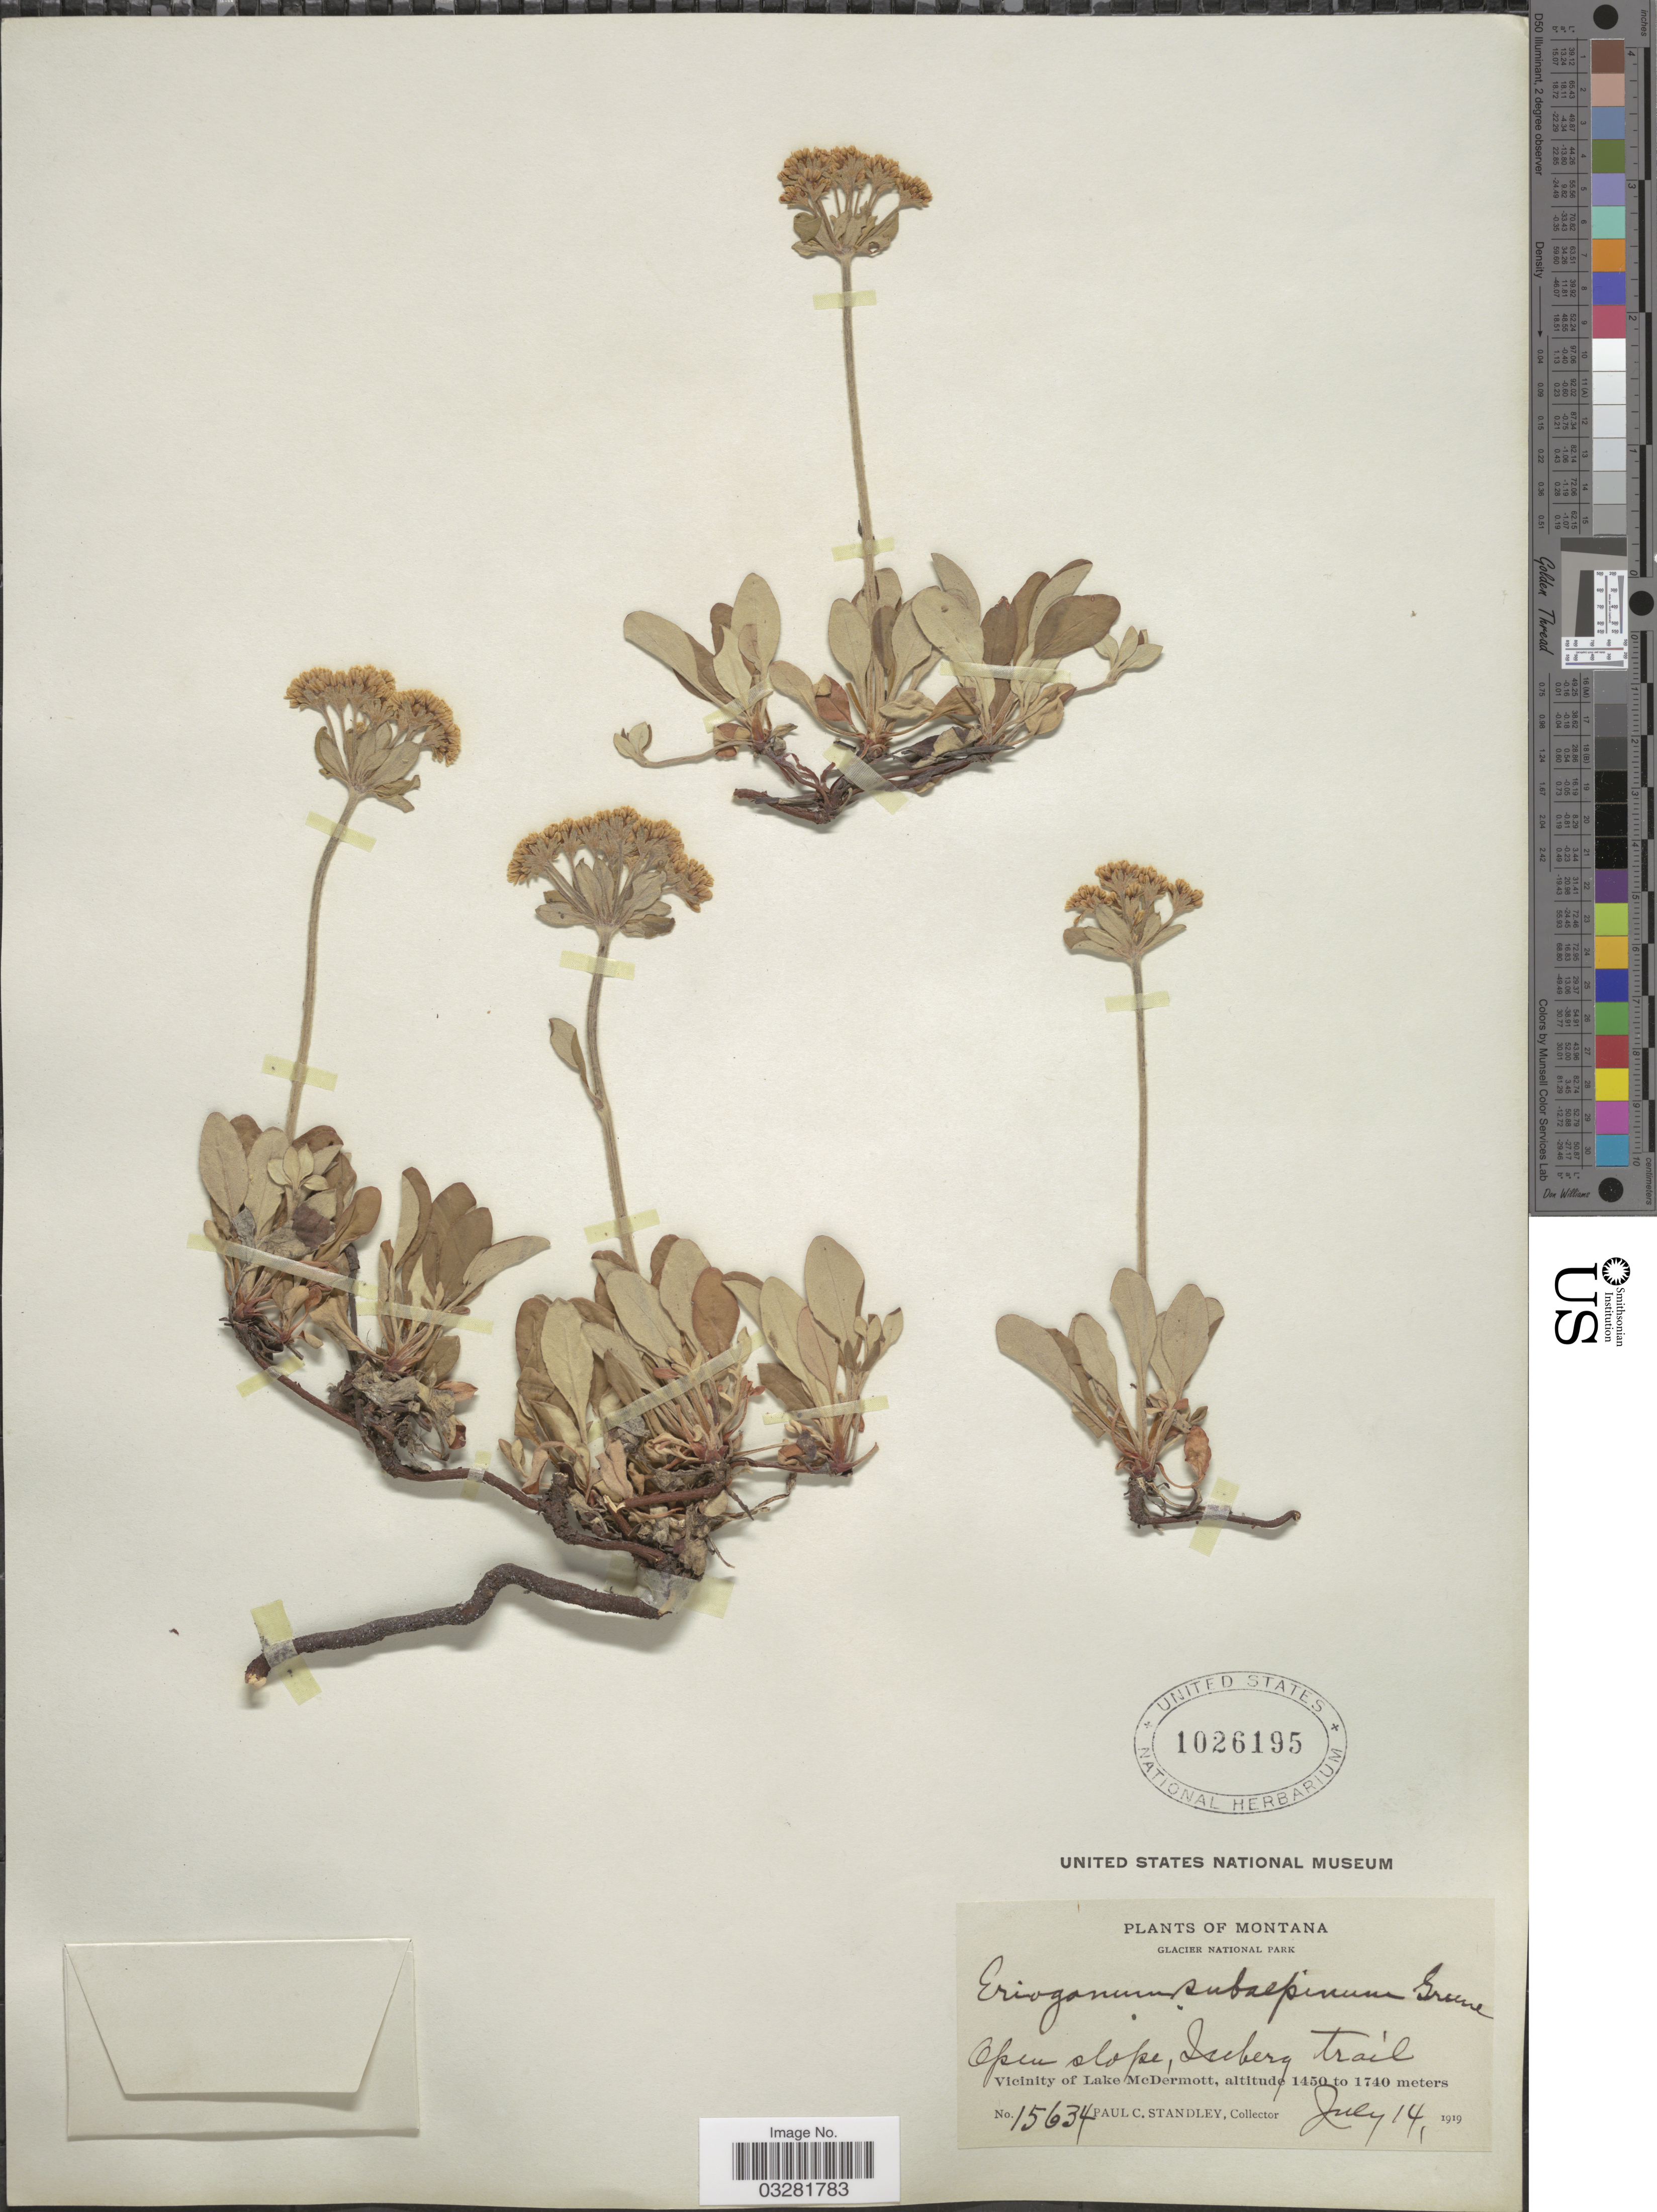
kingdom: Plantae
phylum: Tracheophyta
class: Magnoliopsida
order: Caryophyllales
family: Polygonaceae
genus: Eriogonum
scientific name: Eriogonum umbellatum var. subalpinum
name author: M.E. Jones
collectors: P. C. Standley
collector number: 15634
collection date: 1919-07-14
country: United States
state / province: Montana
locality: Iceberg trail. Vicinity of Lake McDermott.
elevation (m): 1450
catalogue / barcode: US 1026195